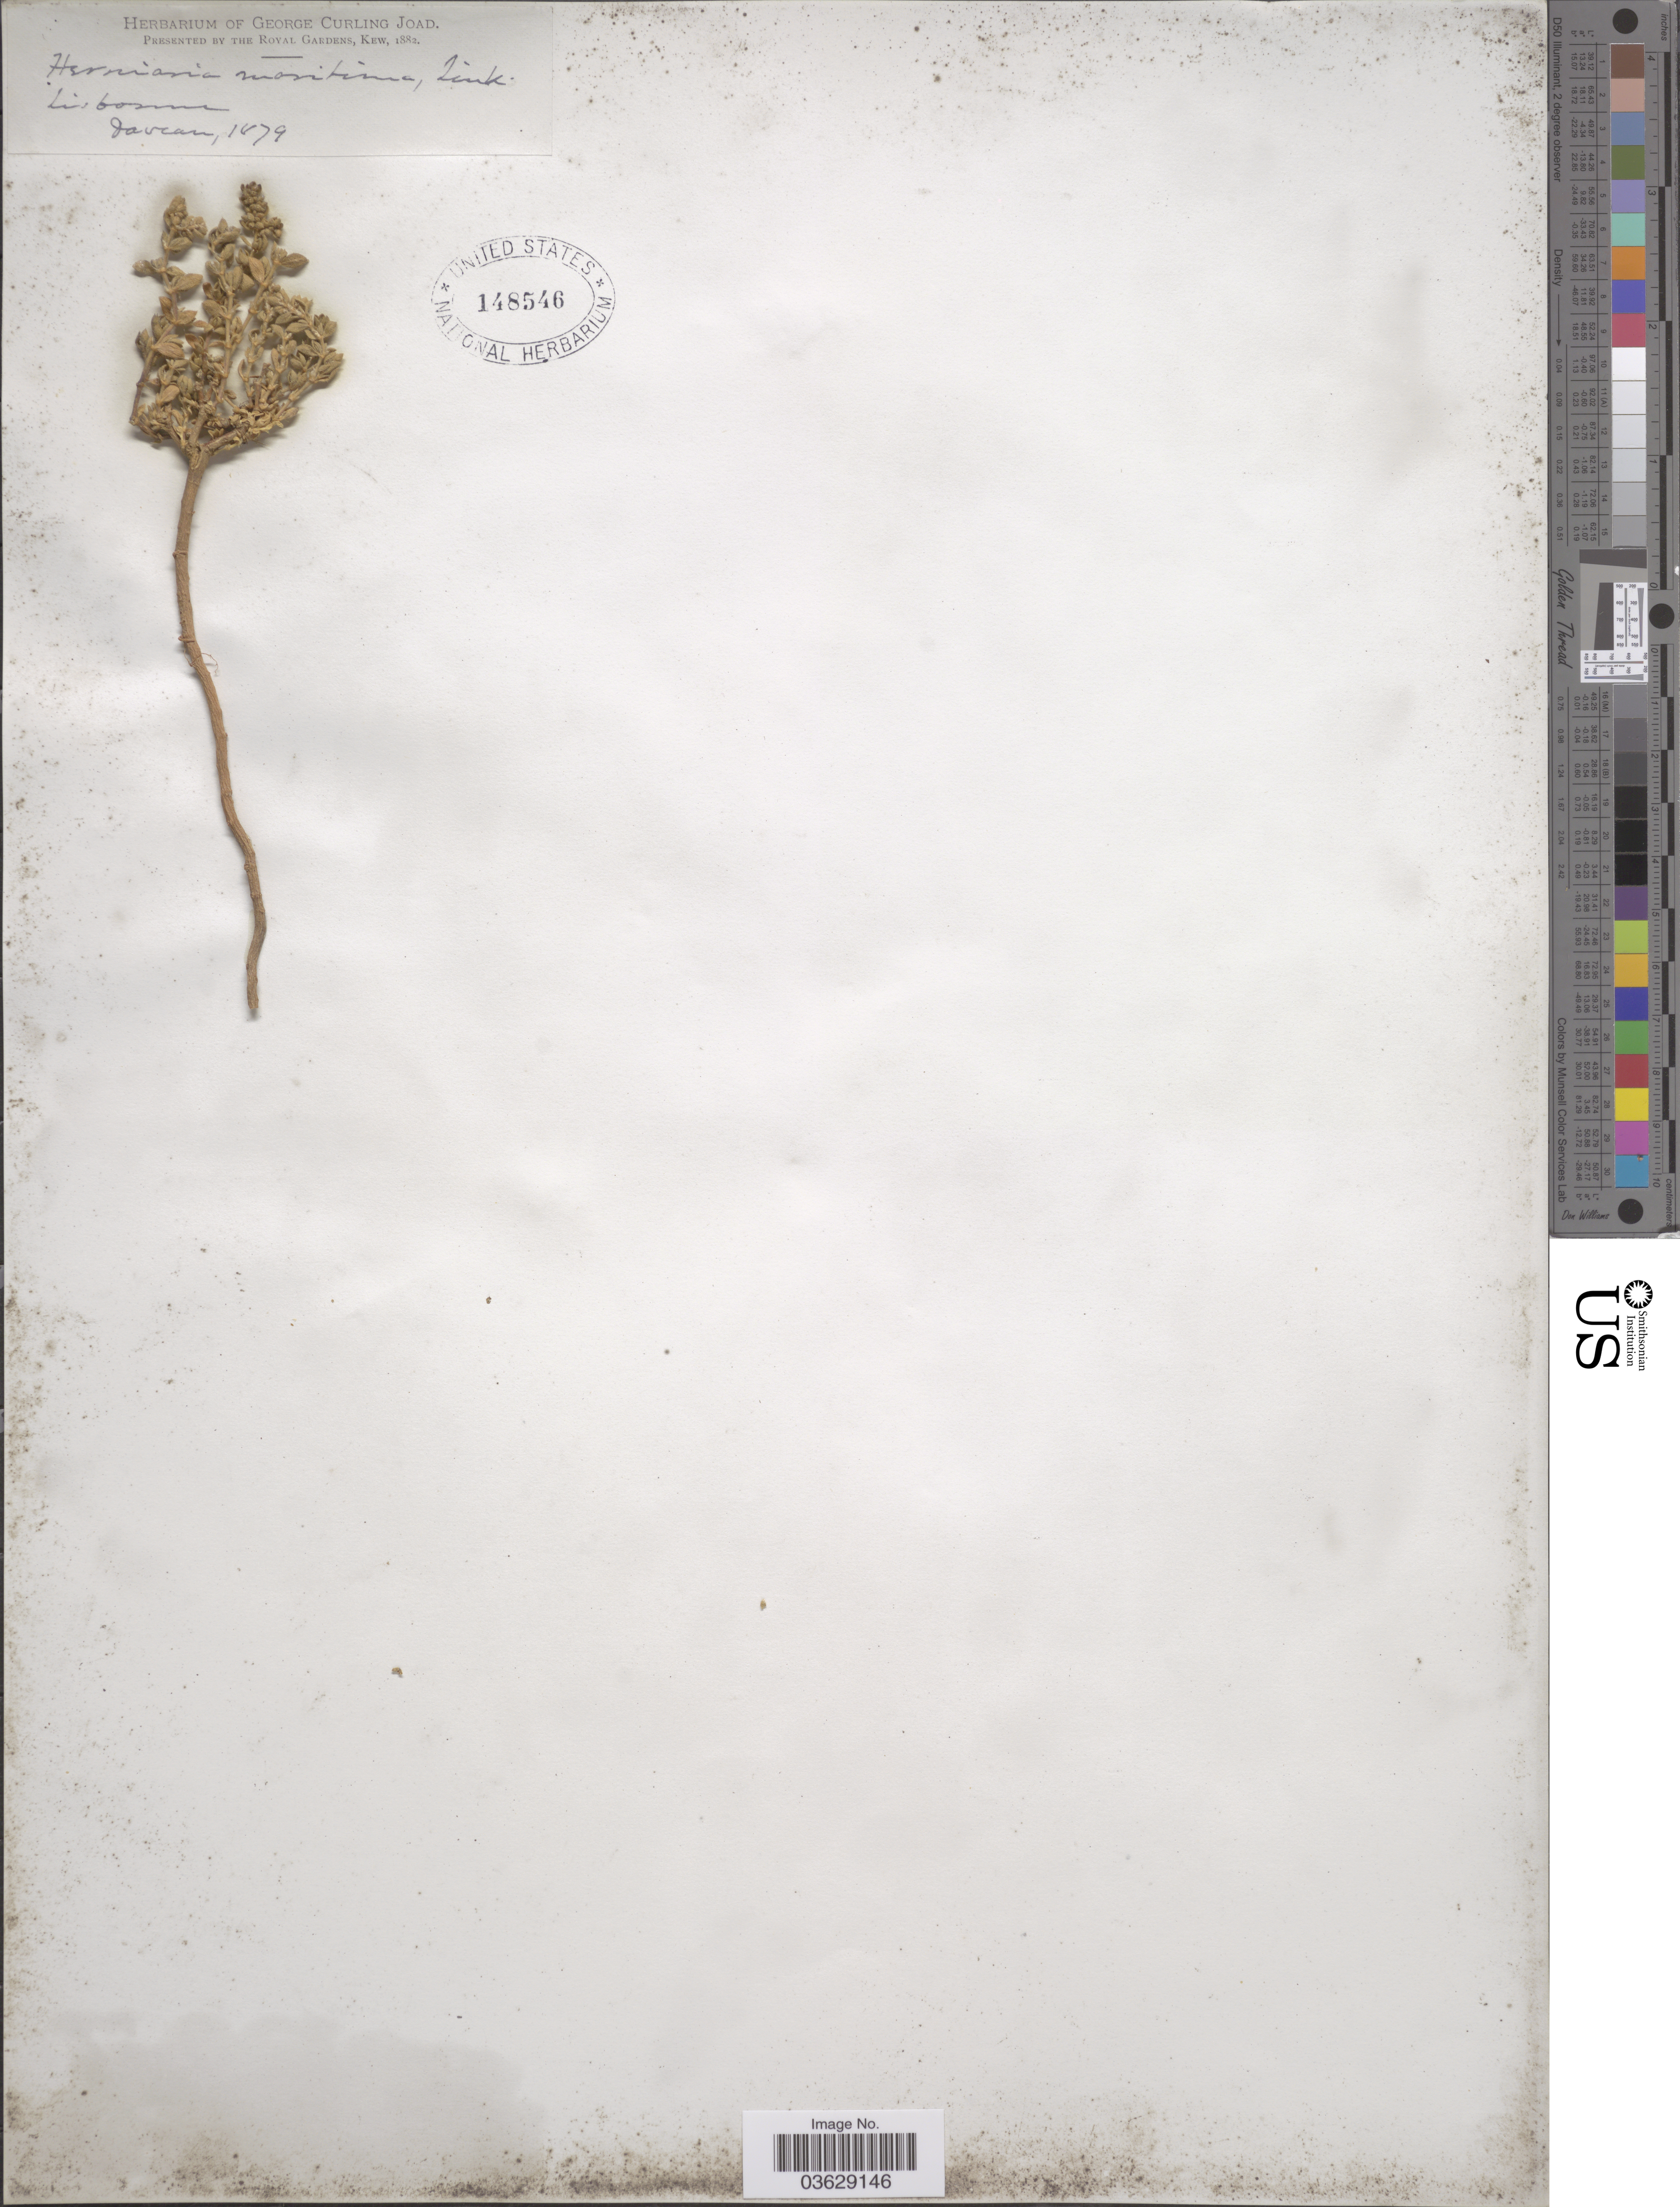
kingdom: Plantae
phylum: Tracheophyta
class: Magnoliopsida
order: Caryophyllales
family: Caryophyllaceae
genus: Herniaria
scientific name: Herniaria maritima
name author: Link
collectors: Daveau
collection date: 1879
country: Portugal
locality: Lisbonne.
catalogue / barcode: US 148546